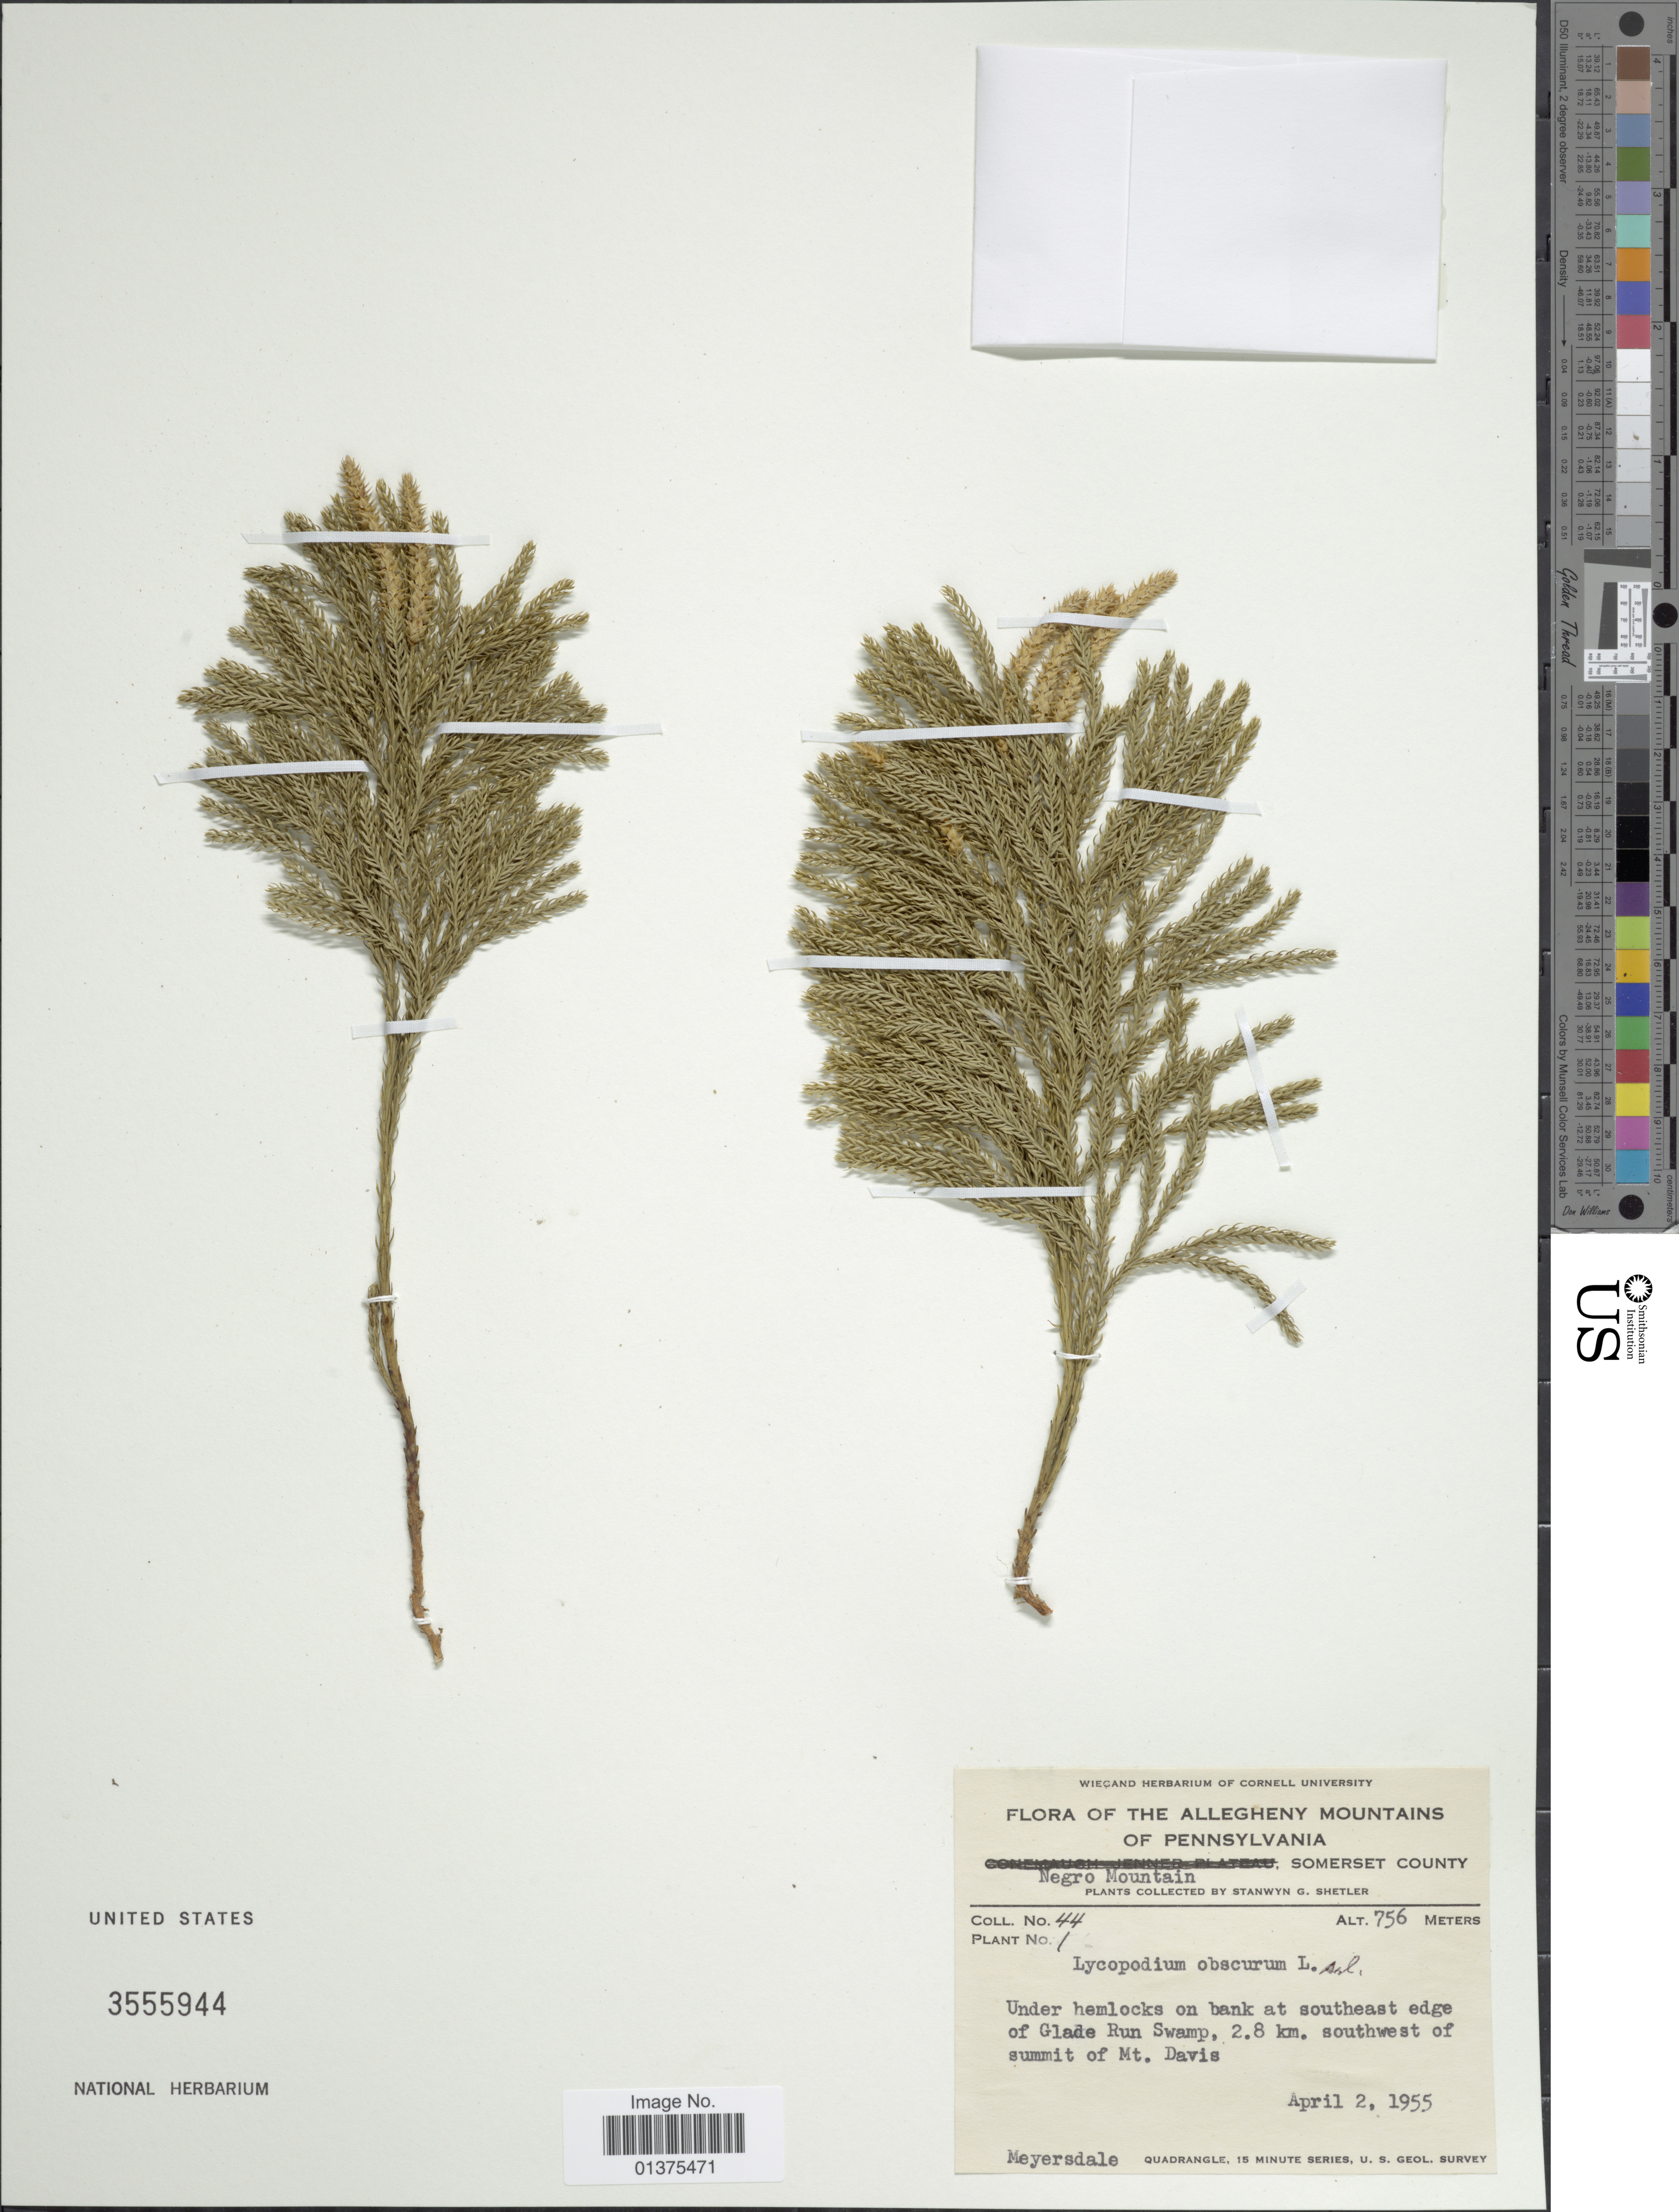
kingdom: Plantae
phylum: Tracheophyta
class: Lycopodiopsida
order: Lycopodiales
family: Lycopodiaceae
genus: Dendrolycopodium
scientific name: Dendrolycopodium obscurum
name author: (L.) A. Haines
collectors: S. Shetler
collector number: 44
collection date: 1955-04-02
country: United States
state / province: Pennsylvania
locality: The Allegheny Mountains, Somerset County, Negro Mountain, Under hemlocks on bank at southeast edge of Glade Run Swamp, 2.8 km southwest of summit of Mt. Davis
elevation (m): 756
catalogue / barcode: US 3555944